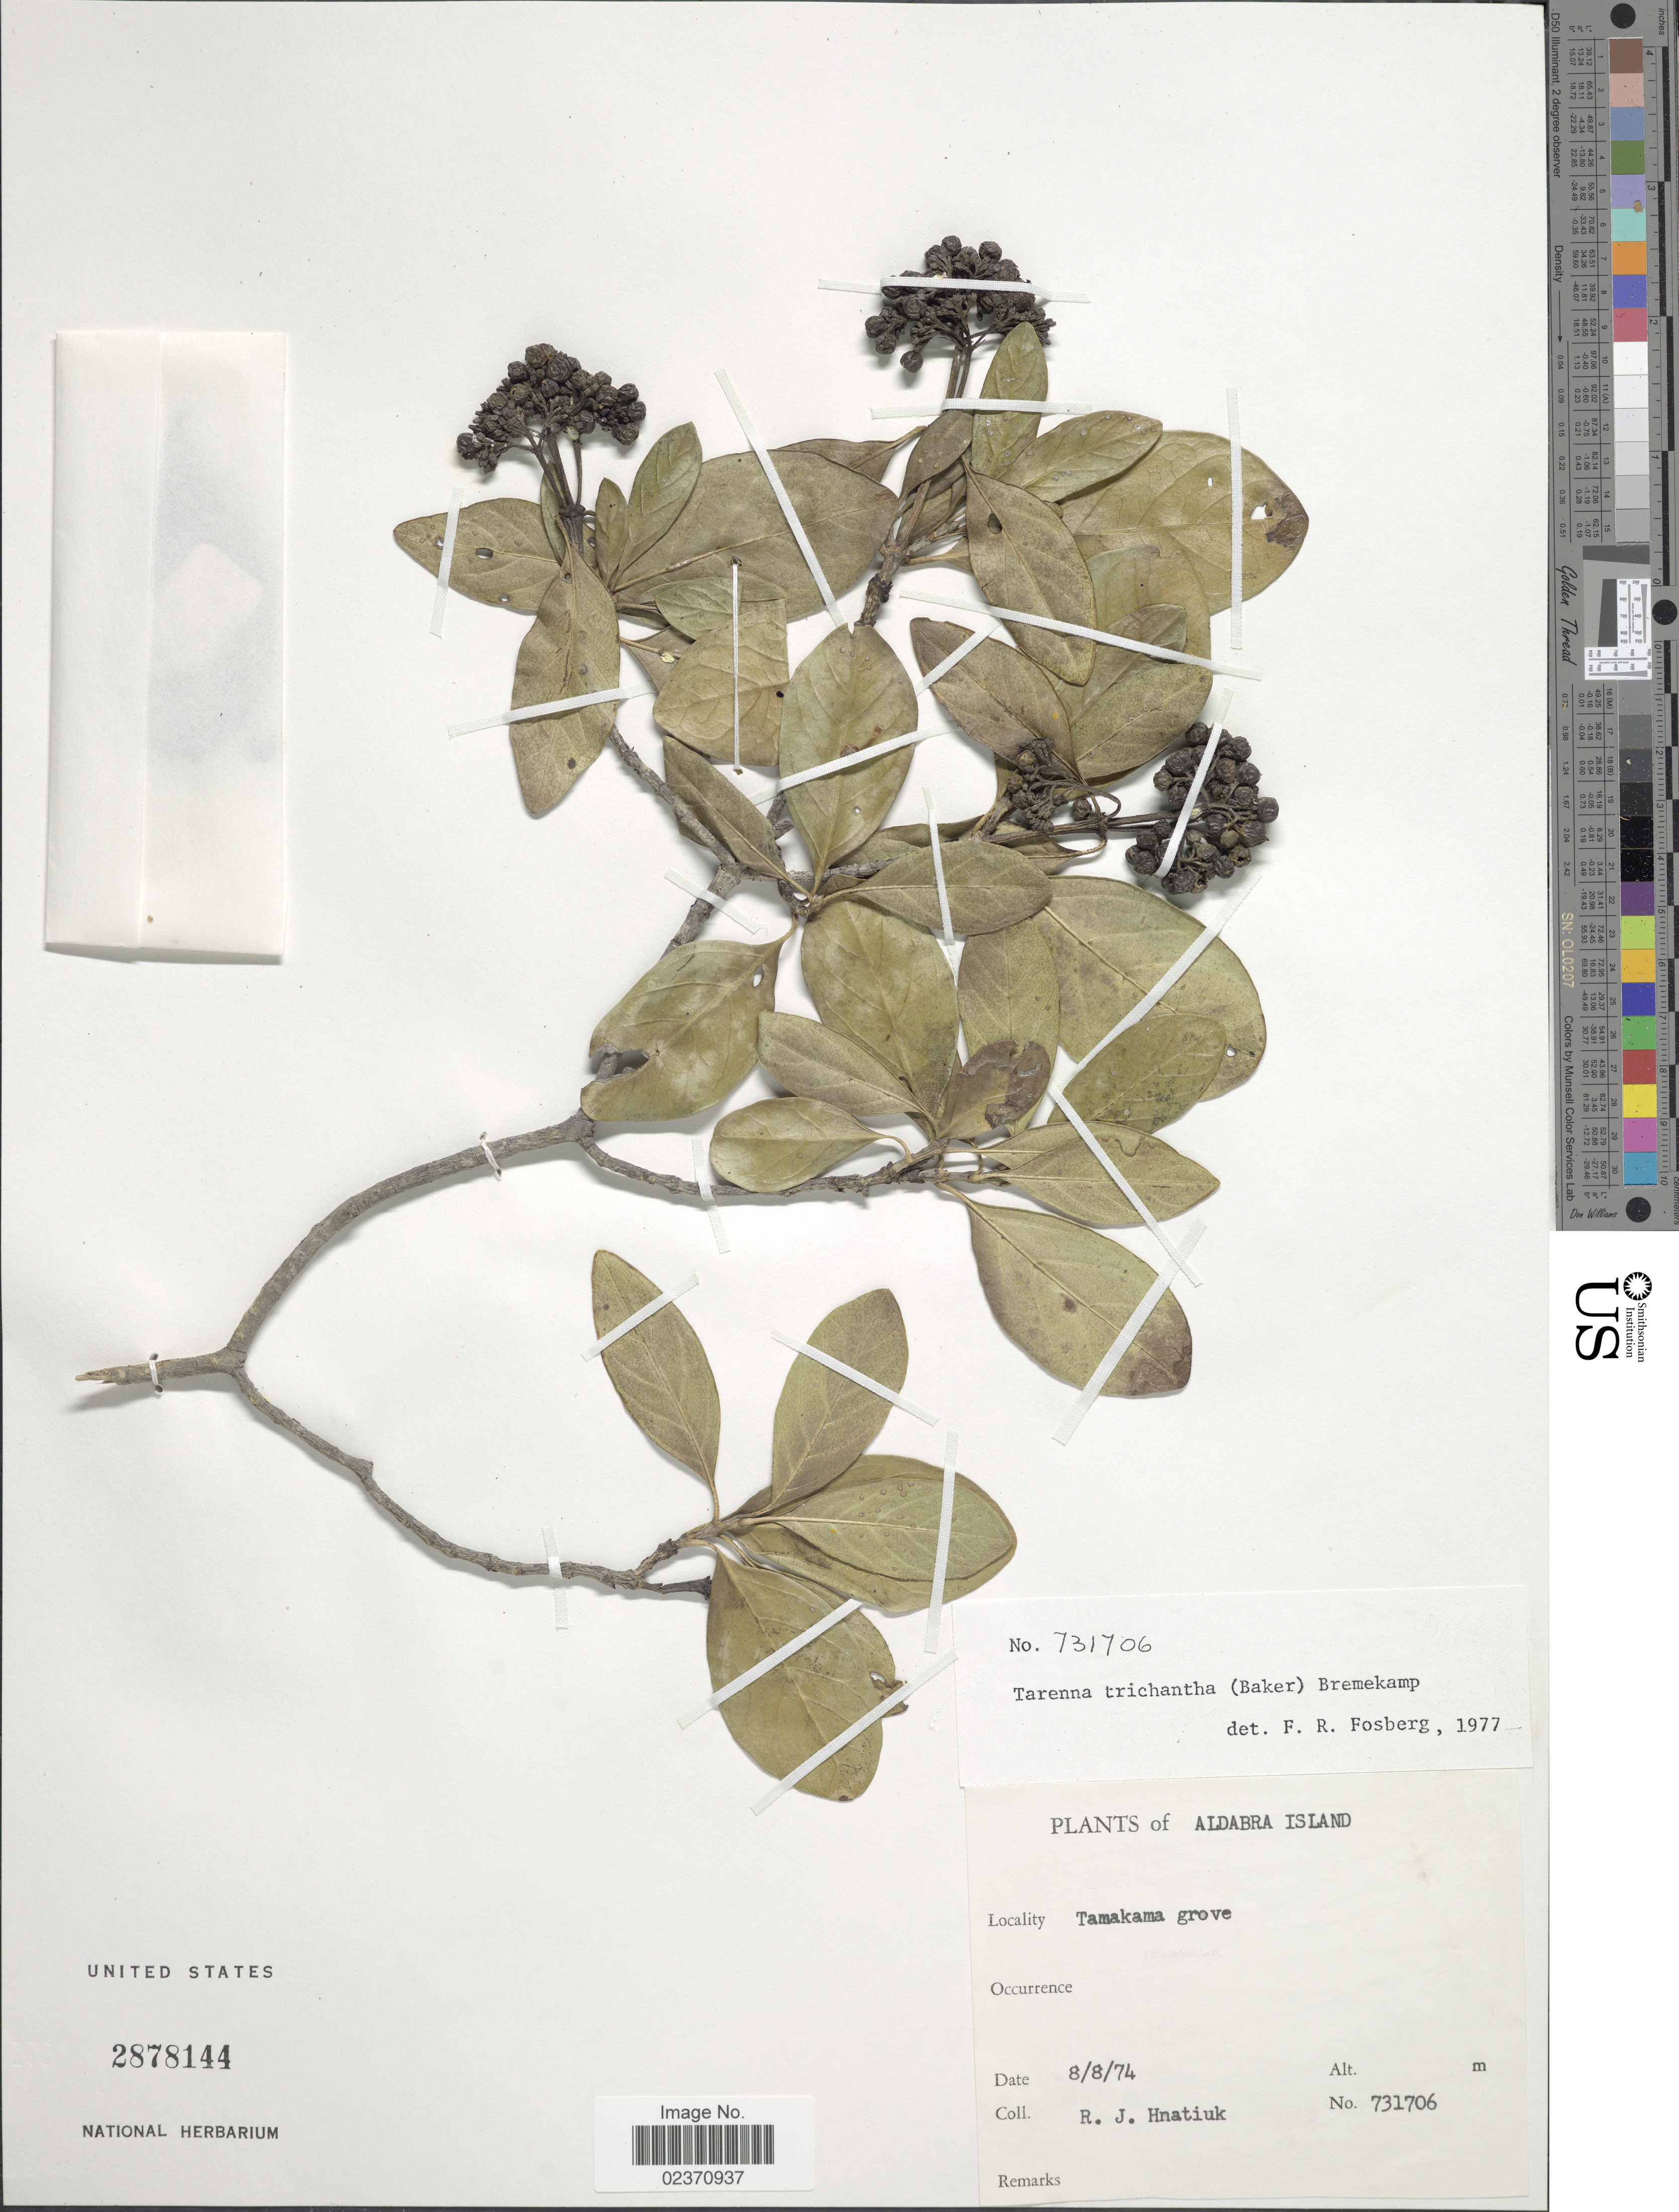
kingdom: Plantae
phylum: Tracheophyta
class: Magnoliopsida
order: Gentianales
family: Rubiaceae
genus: Paracephaelis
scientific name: Paracephaelis trichantha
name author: (Baker) De Block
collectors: R. Hnatiuk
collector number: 731706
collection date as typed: Transcribed d/m/y: 8/8/74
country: Seychelles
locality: Aldabra Island, Tamakama grove.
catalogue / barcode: US 2878144